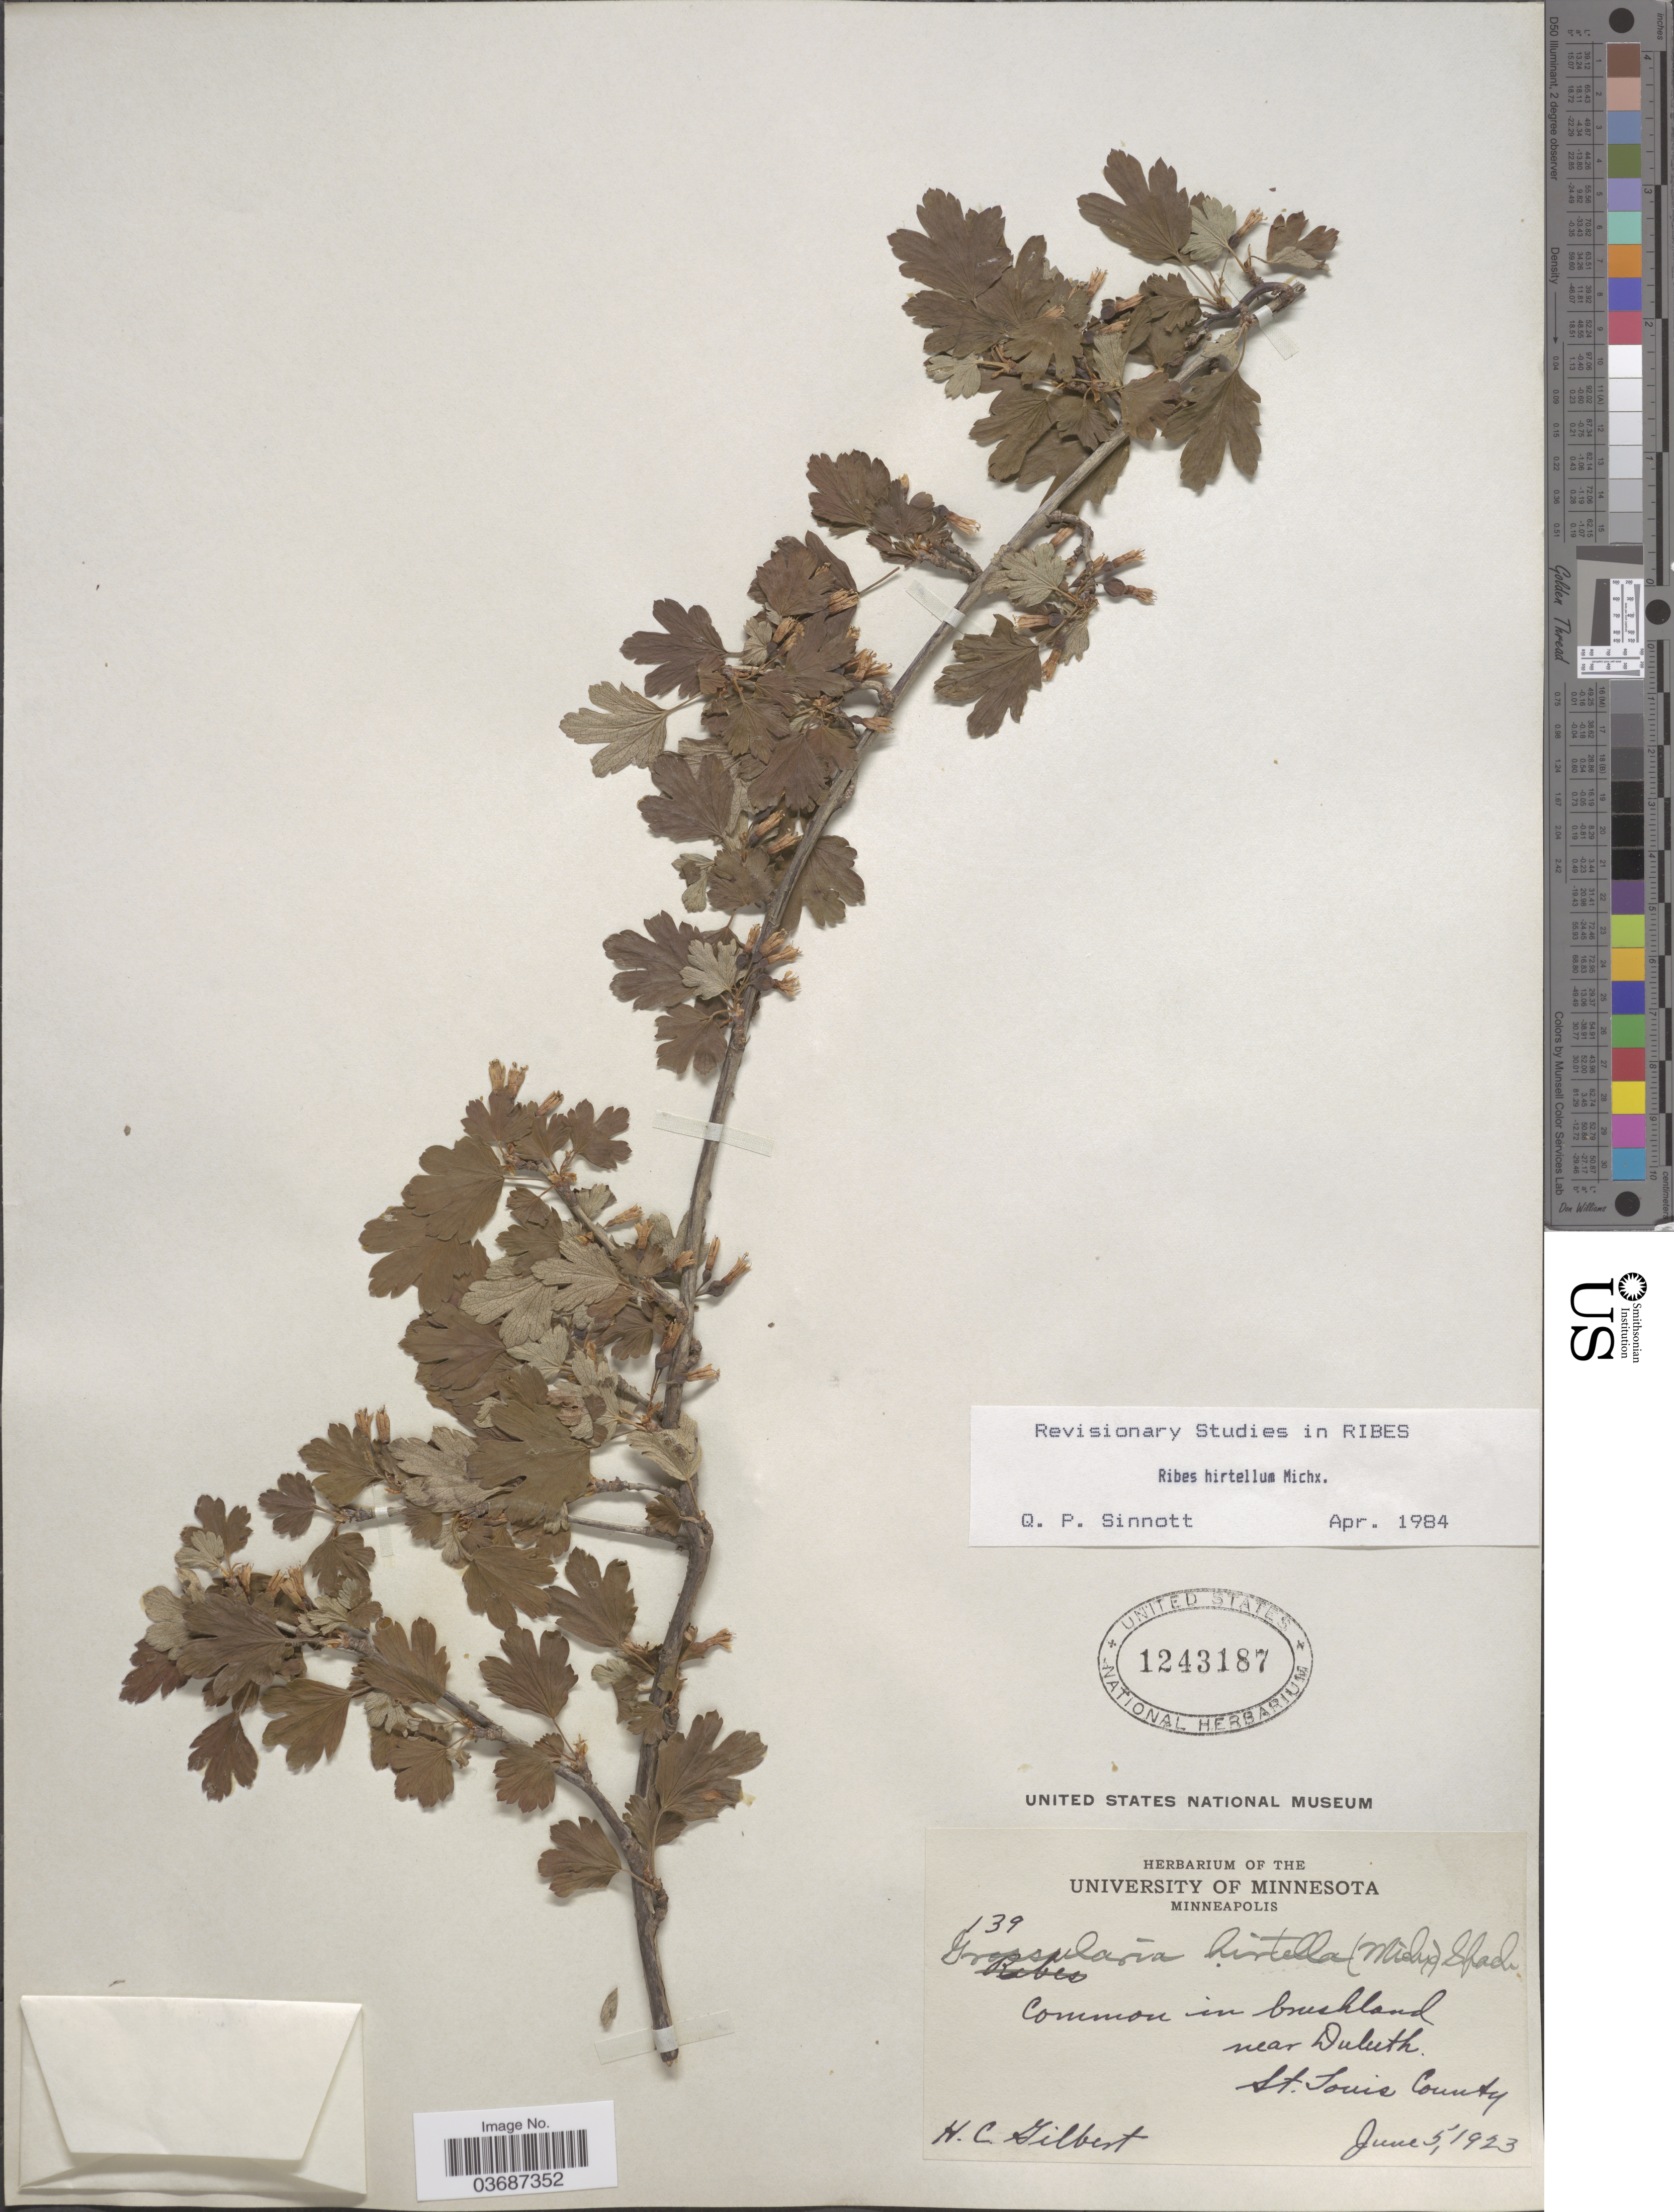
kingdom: Plantae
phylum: Tracheophyta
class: Magnoliopsida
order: Saxifragales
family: Grossulariaceae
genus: Ribes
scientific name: Ribes hirtellum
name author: Michx.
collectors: H. Gilbert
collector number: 139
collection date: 1923-06-05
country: United States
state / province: Minnesota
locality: In bushland near Duluth. St. Louis County.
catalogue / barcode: US 1243187